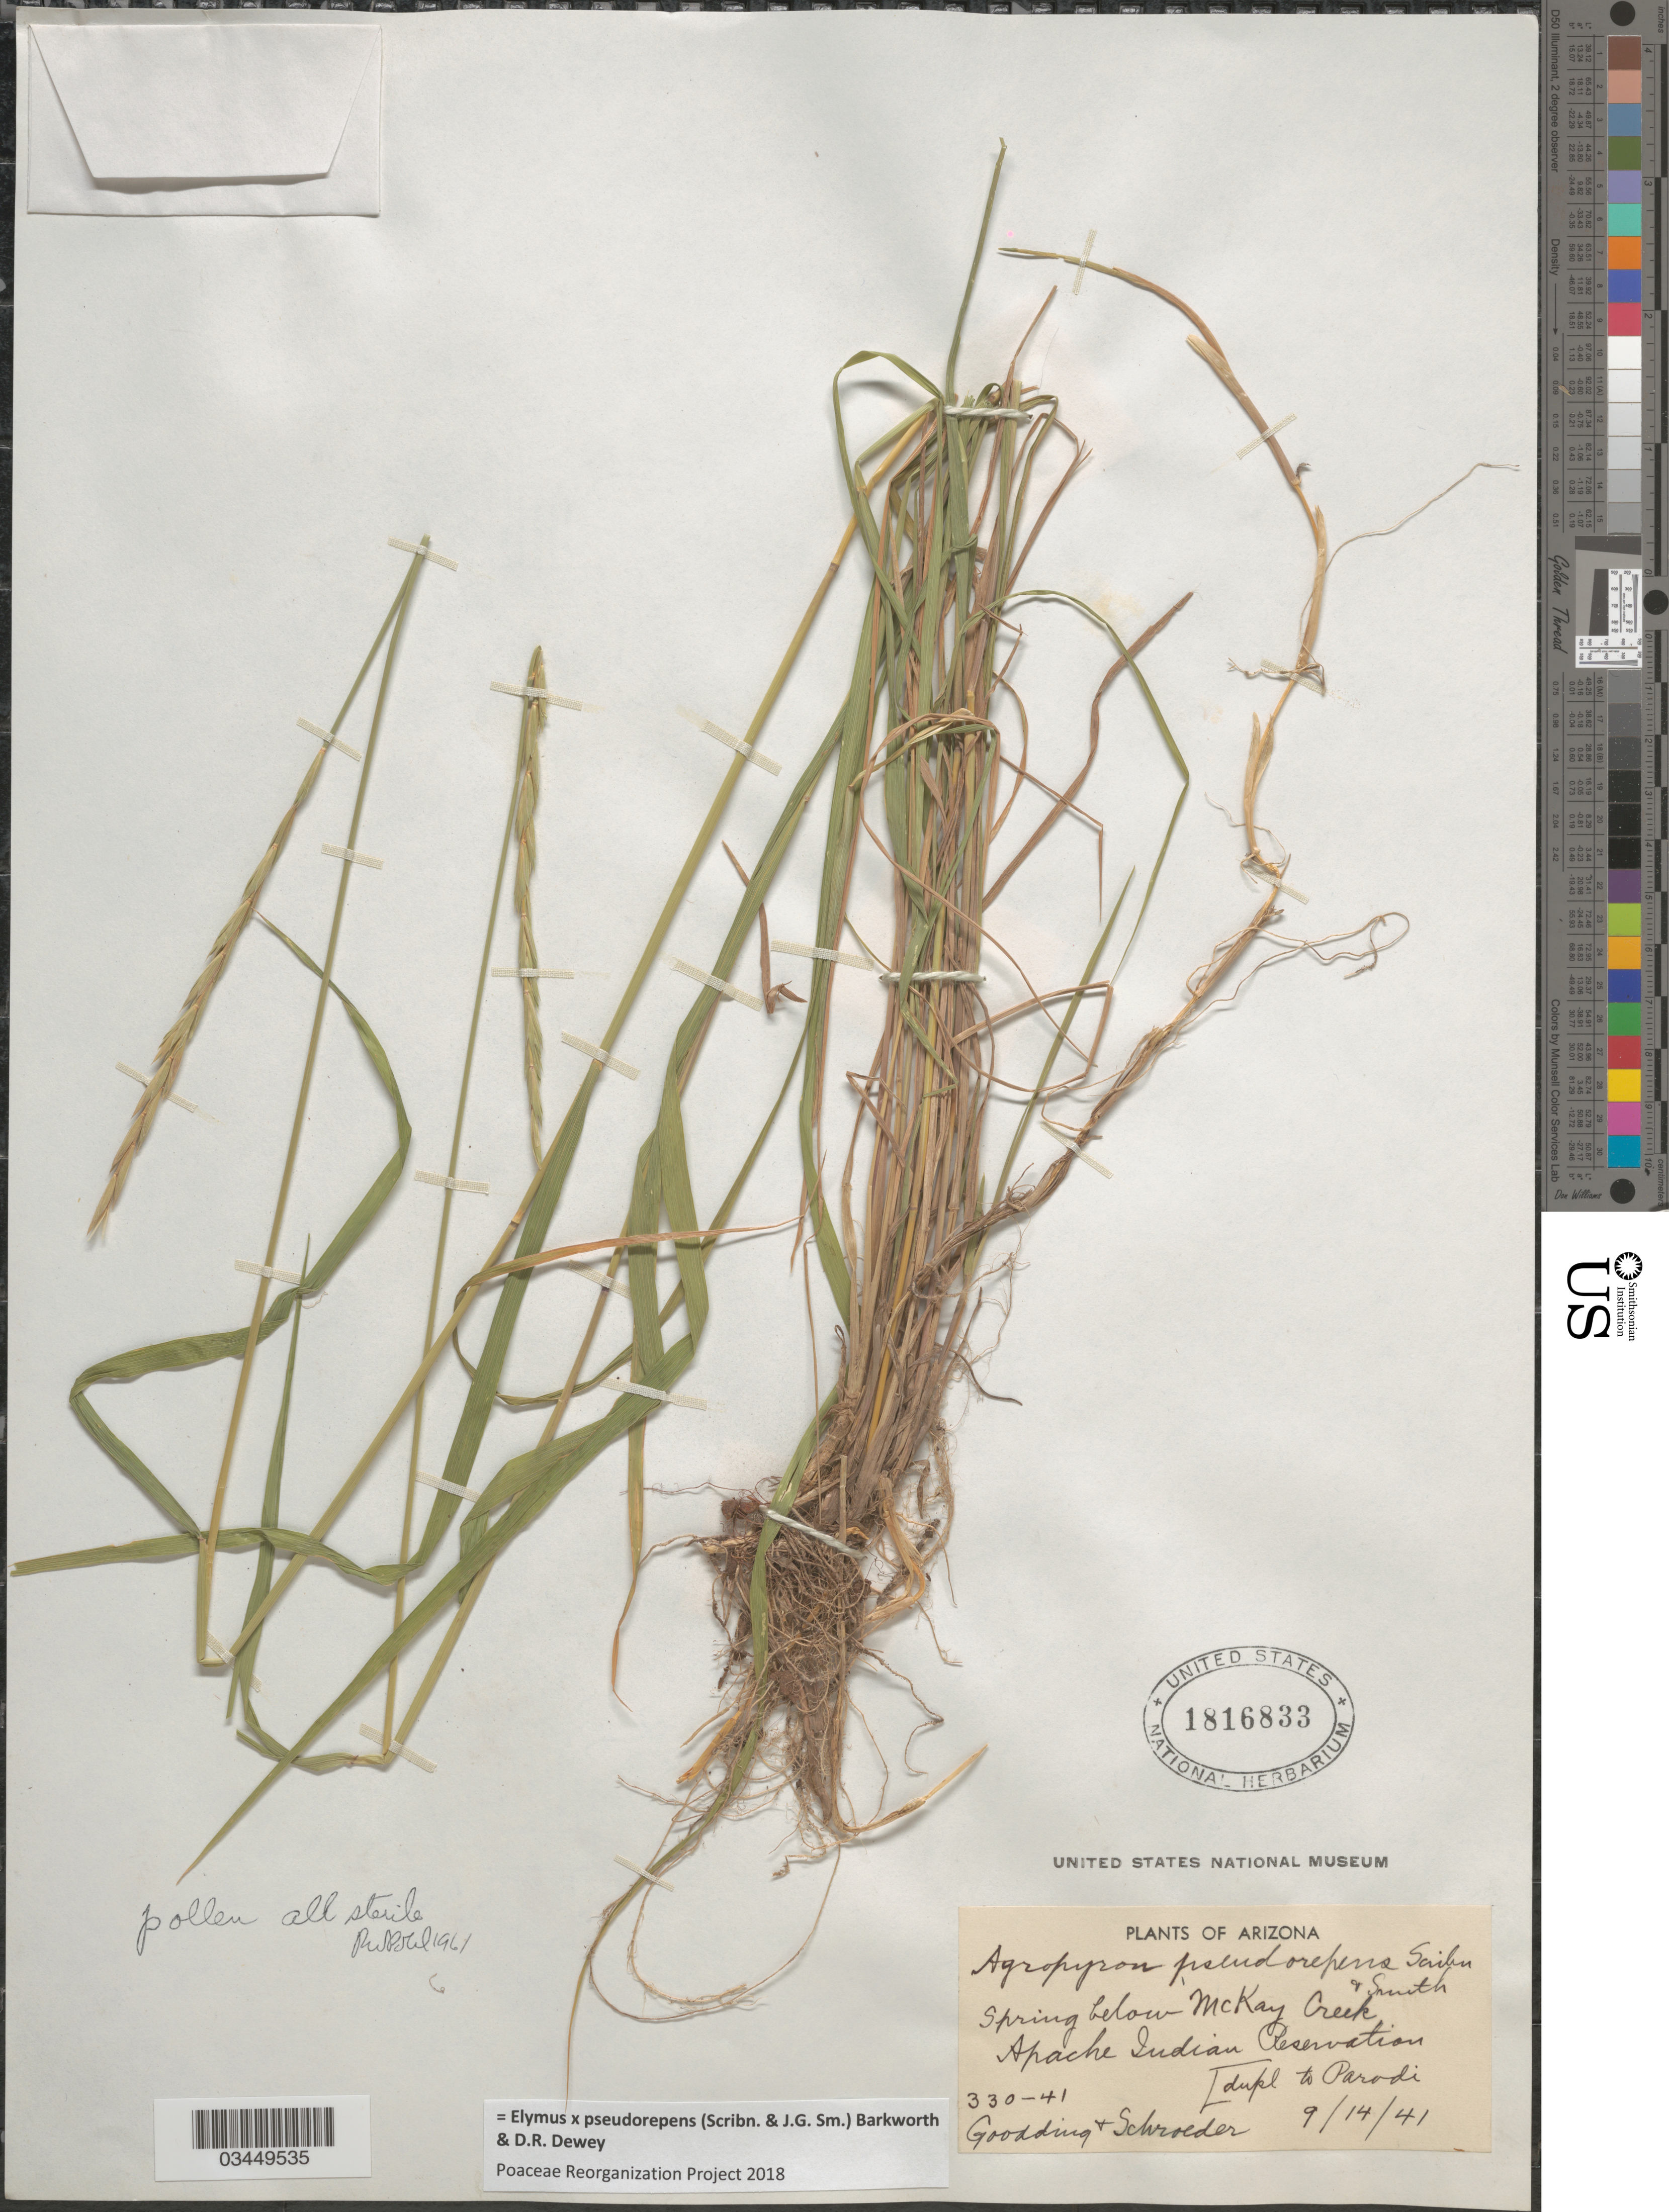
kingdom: Plantae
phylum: Tracheophyta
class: Liliopsida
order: Poales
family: Poaceae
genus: Elymus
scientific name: Elymus x pseudorepens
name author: (Scribn. & J.G. Sm.) Barkworth & Dewey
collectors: Goodding & Schroeder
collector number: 330-41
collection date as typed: Transcribed d/m/y: 14/9/41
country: United States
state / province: Arizona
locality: Spring below McKay Creek, Apache Indian Reservation.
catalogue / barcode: US 1816833